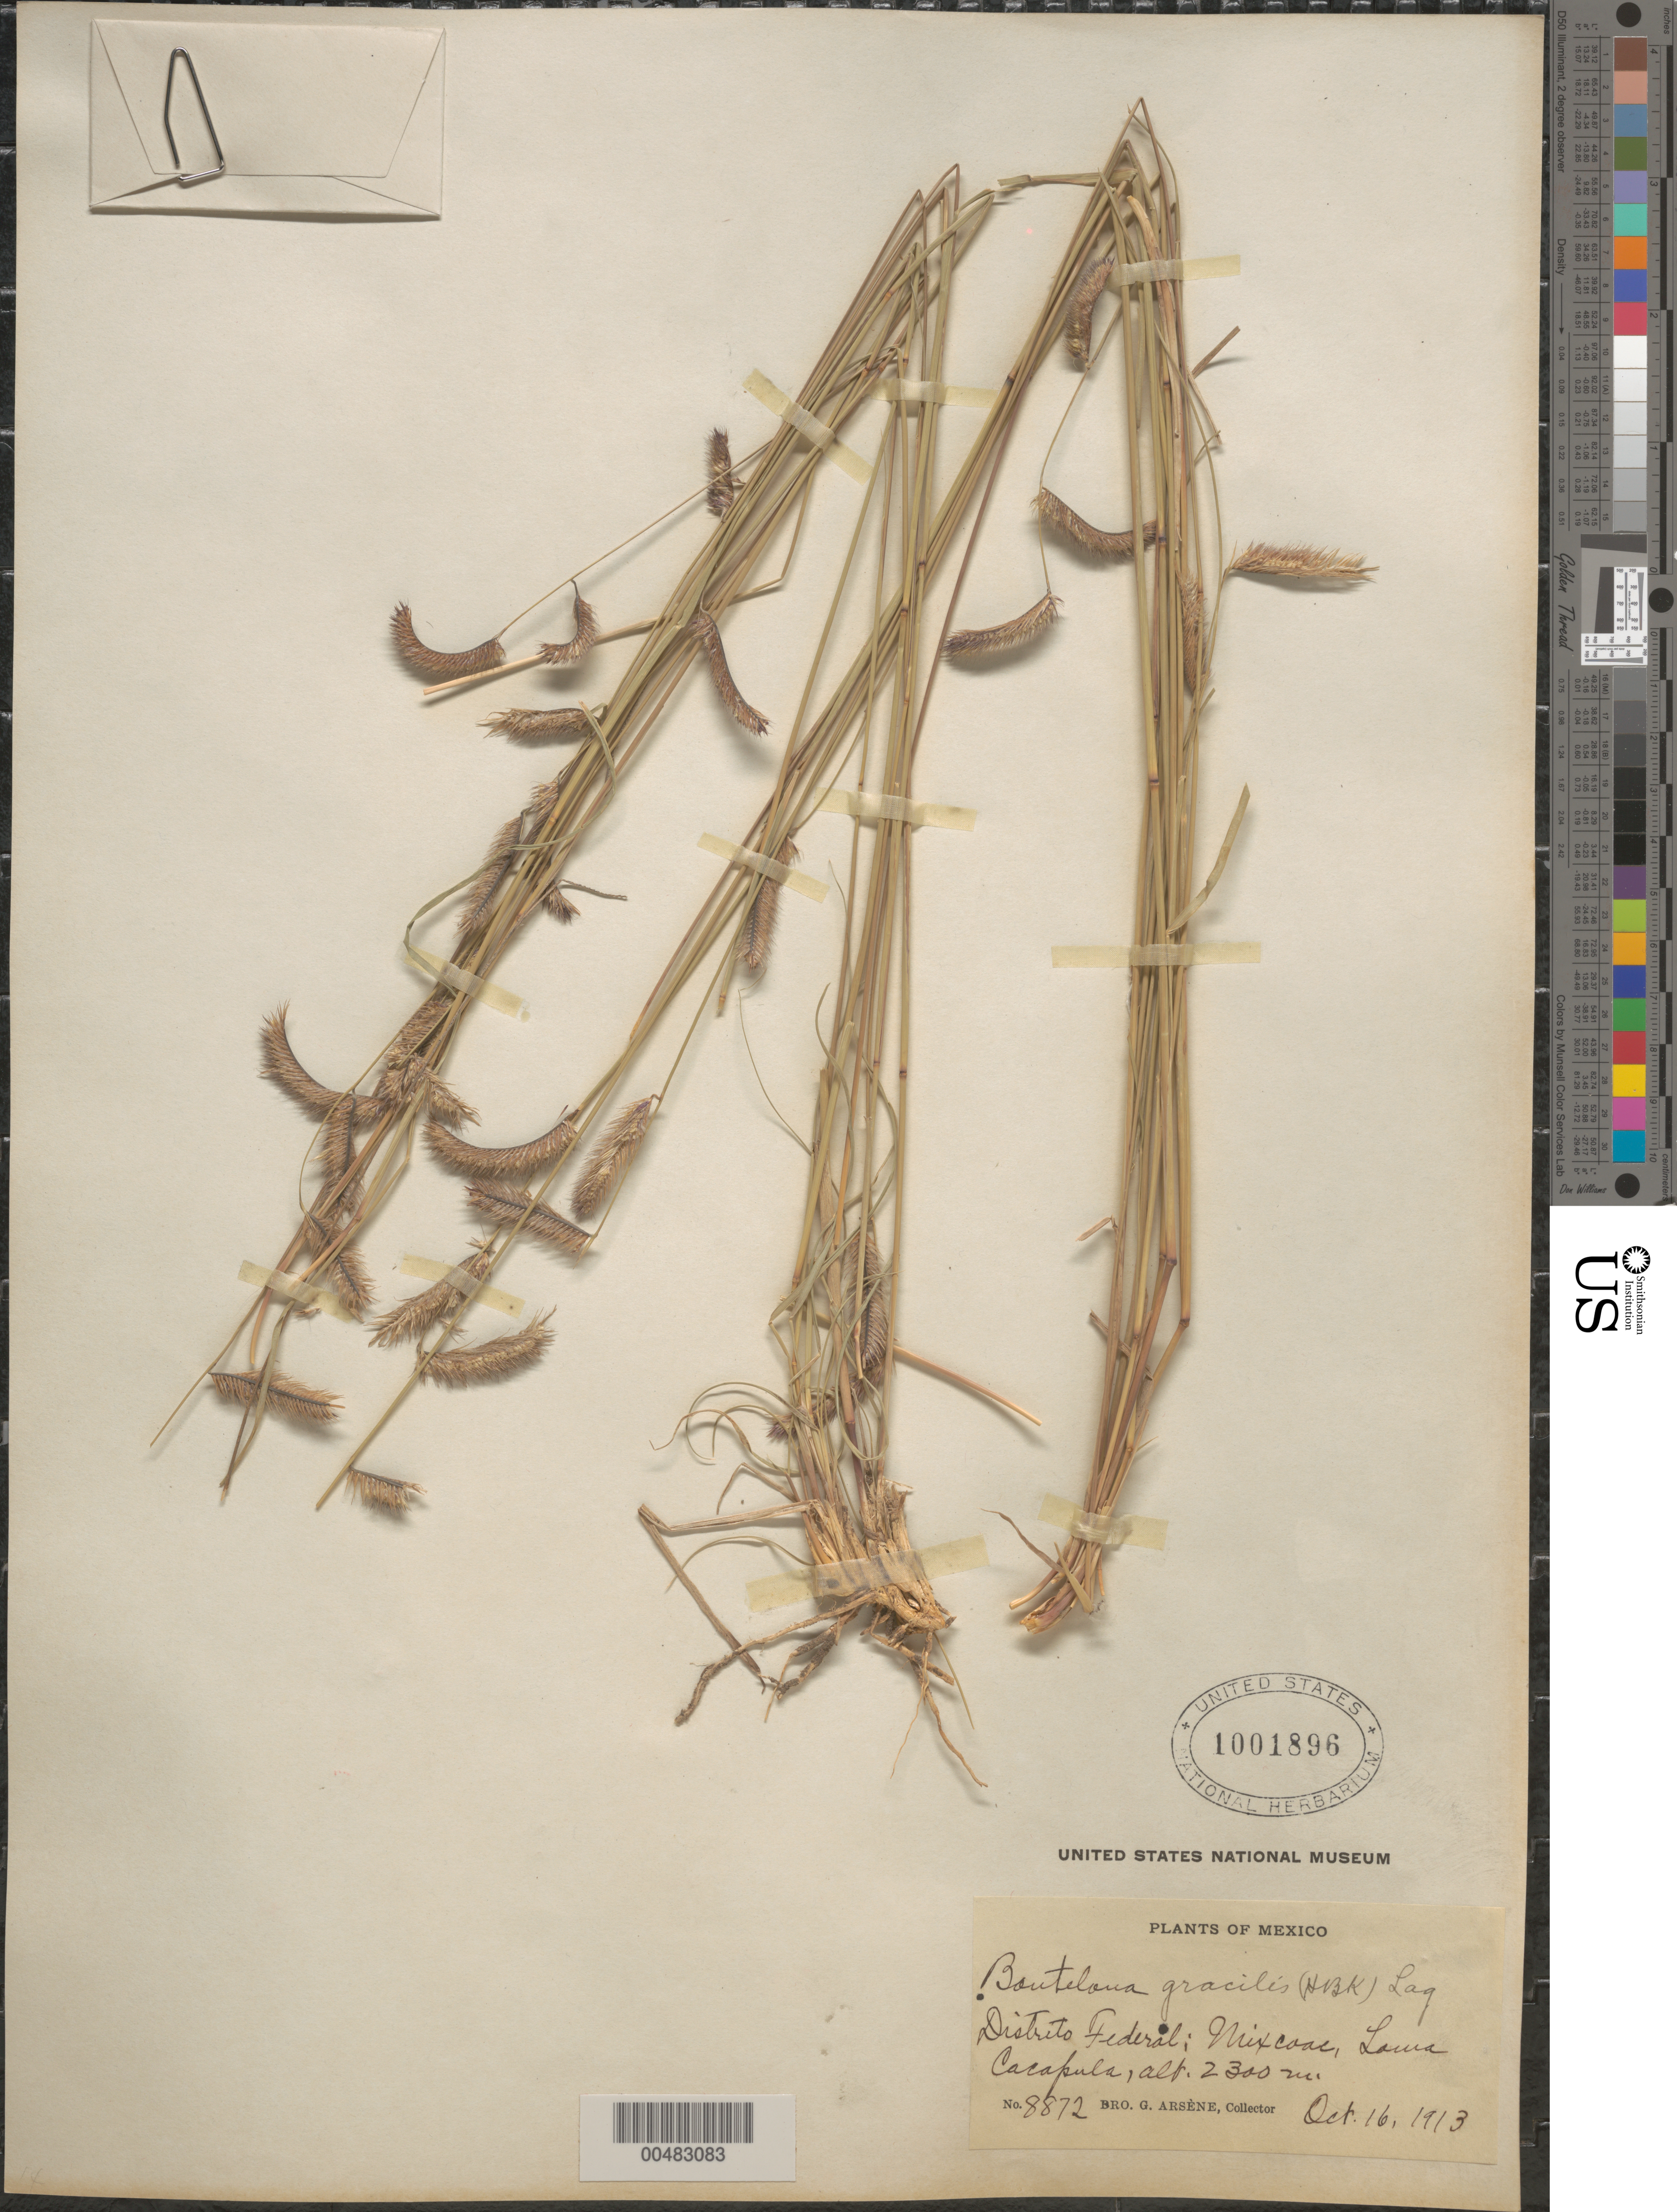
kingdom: Plantae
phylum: Tracheophyta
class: Liliopsida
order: Poales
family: Poaceae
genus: Bouteloua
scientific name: Bouteloua gracilis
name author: (Kunth) Lag. ex Griffiths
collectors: Bro. G. Arsène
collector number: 8872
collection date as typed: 16 Oct 1913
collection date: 1913-10-16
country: Mexico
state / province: Distrito Federal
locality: Mixcoac, Loma Cacapula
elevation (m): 2300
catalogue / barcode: US 1001896